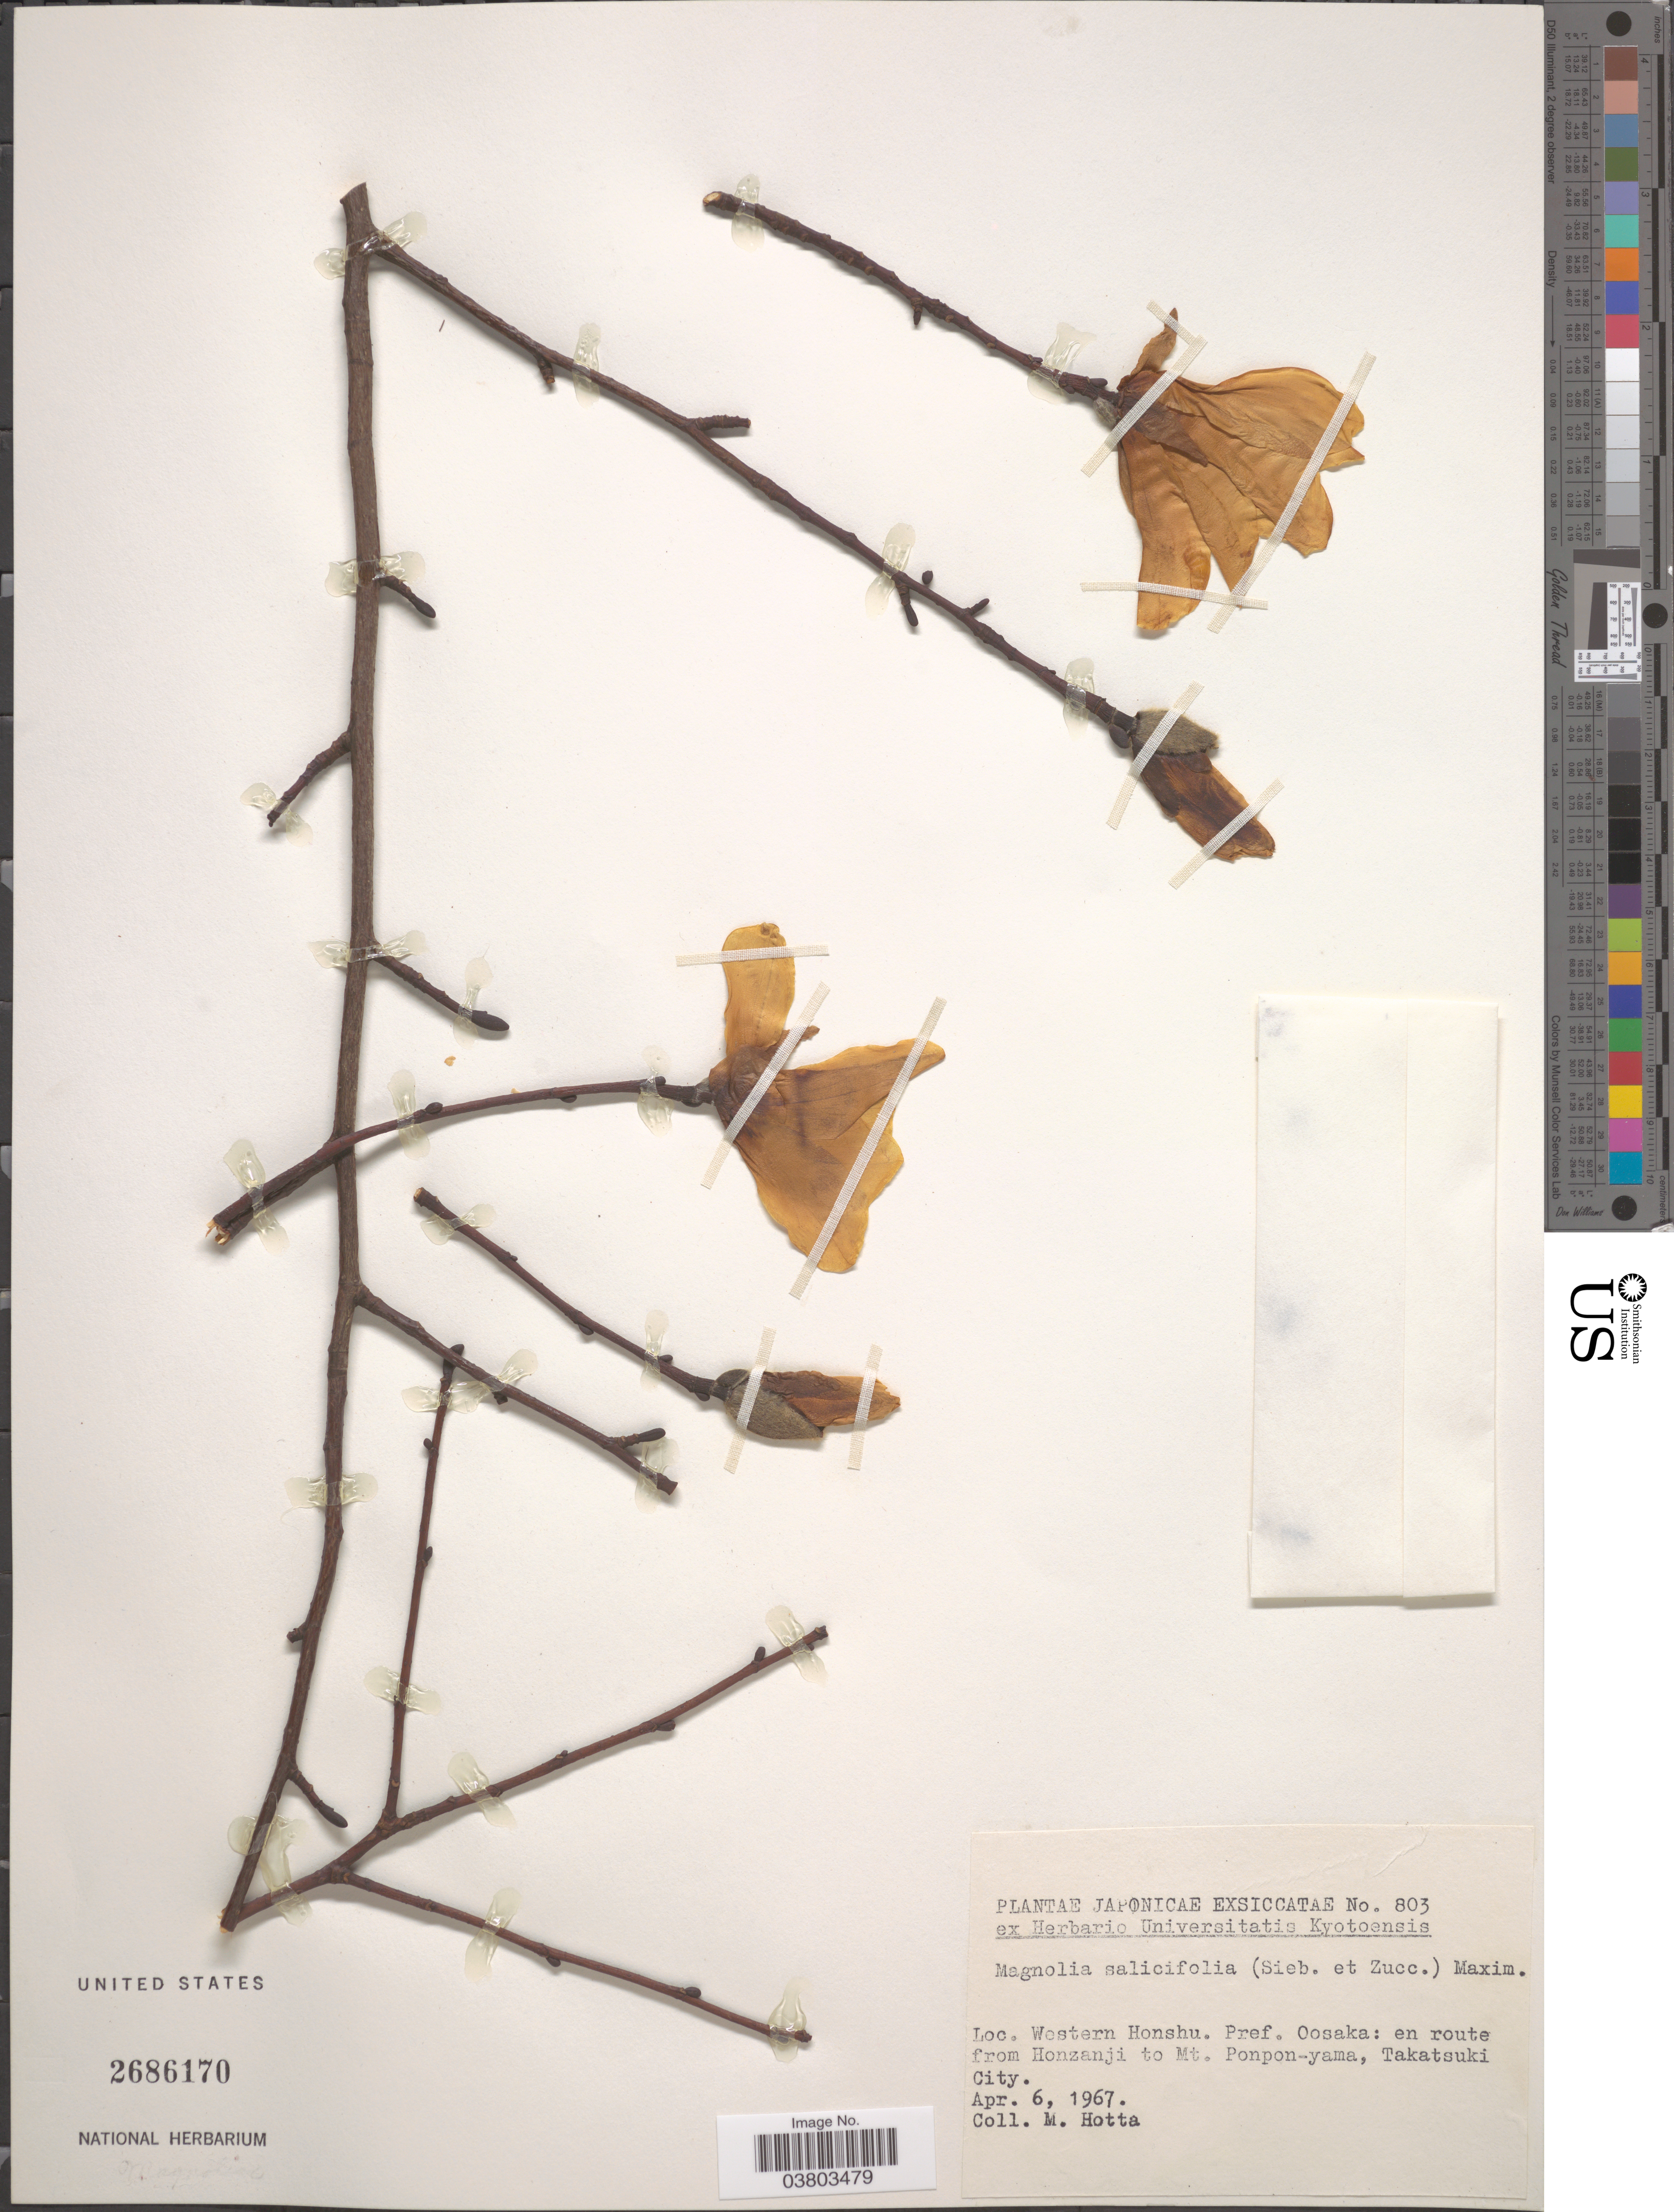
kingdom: Plantae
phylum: Tracheophyta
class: Magnoliopsida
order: Magnoliales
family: Magnoliaceae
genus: Magnolia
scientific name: Magnolia salicifolia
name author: Maxim.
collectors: M. Hotta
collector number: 803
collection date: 1967-04-06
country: Japan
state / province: Osaka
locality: Western Honshu. Pref. Oosaka: en route from Honzanji to Mt. Ponpon-yama, Takatsuki City.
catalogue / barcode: US 2686170